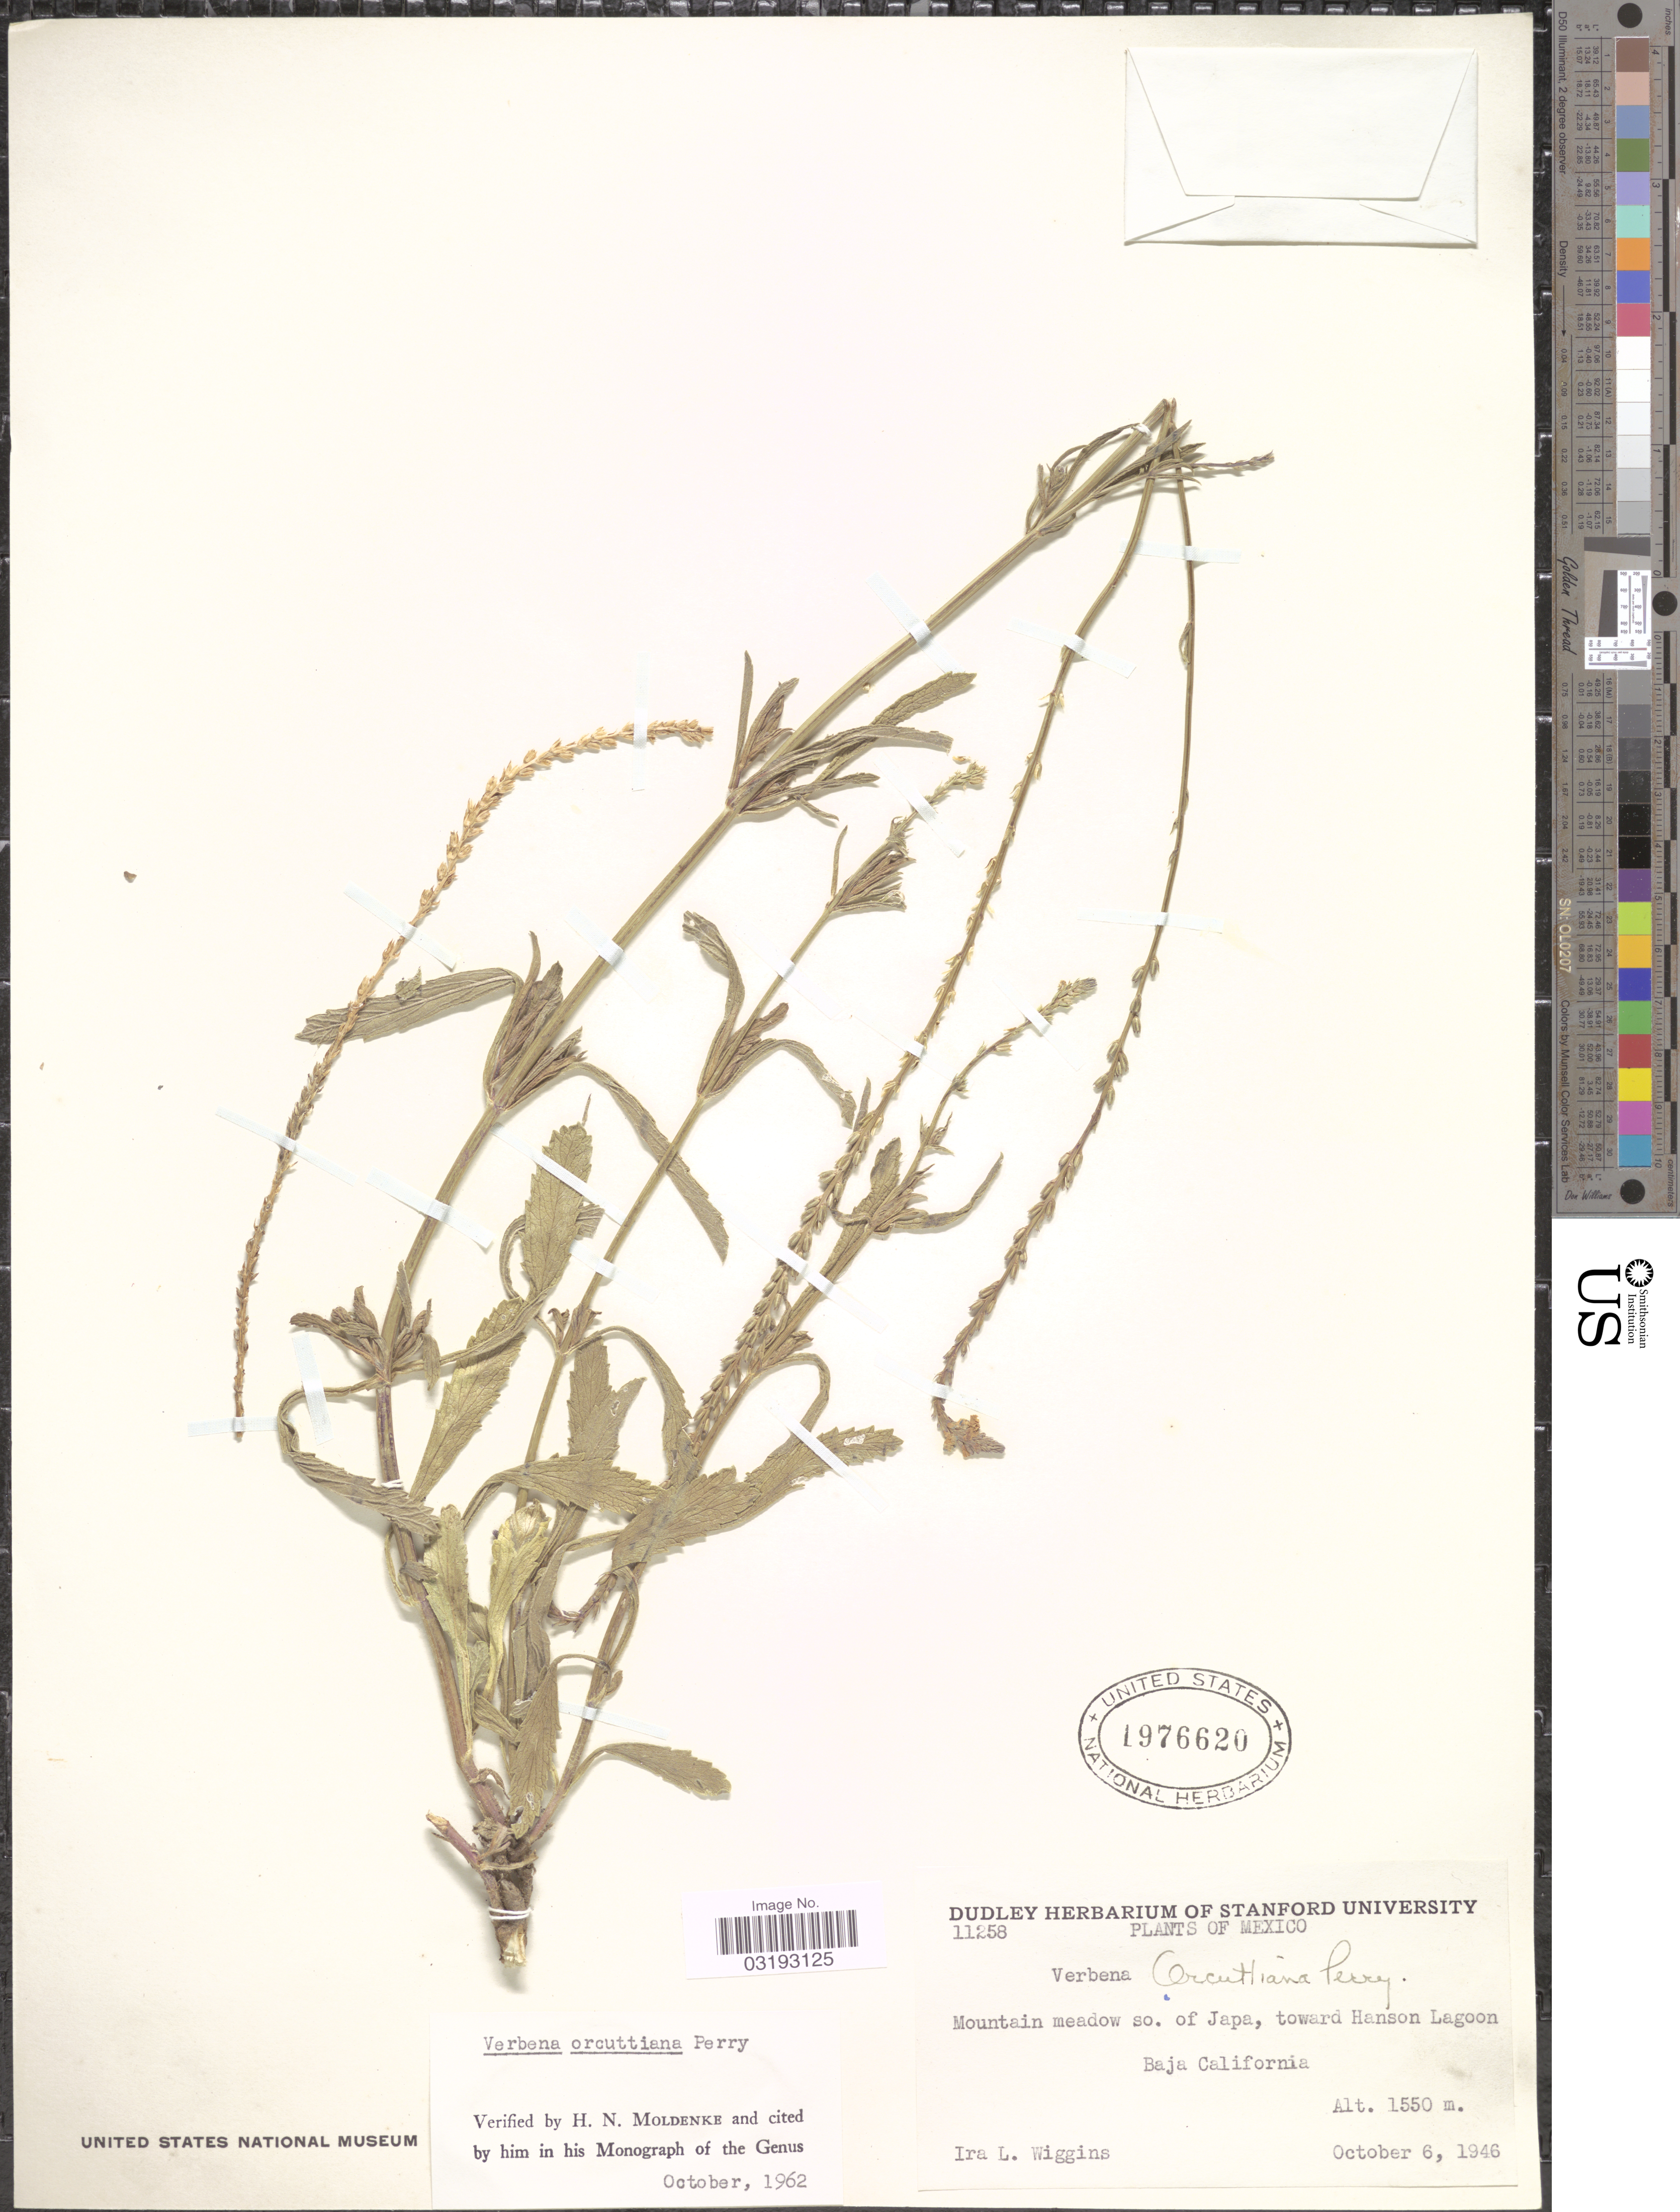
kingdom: Plantae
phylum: Tracheophyta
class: Magnoliopsida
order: Lamiales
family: Verbenaceae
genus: Verbena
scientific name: Verbena orcuttiana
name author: L.M. Perry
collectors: I. L. Wiggins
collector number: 11258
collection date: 1946-10-06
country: Mexico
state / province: Baja California Norte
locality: Mountain meadow so. of Japa, toward Hanson Lagoon.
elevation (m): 1550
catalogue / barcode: US 1976620